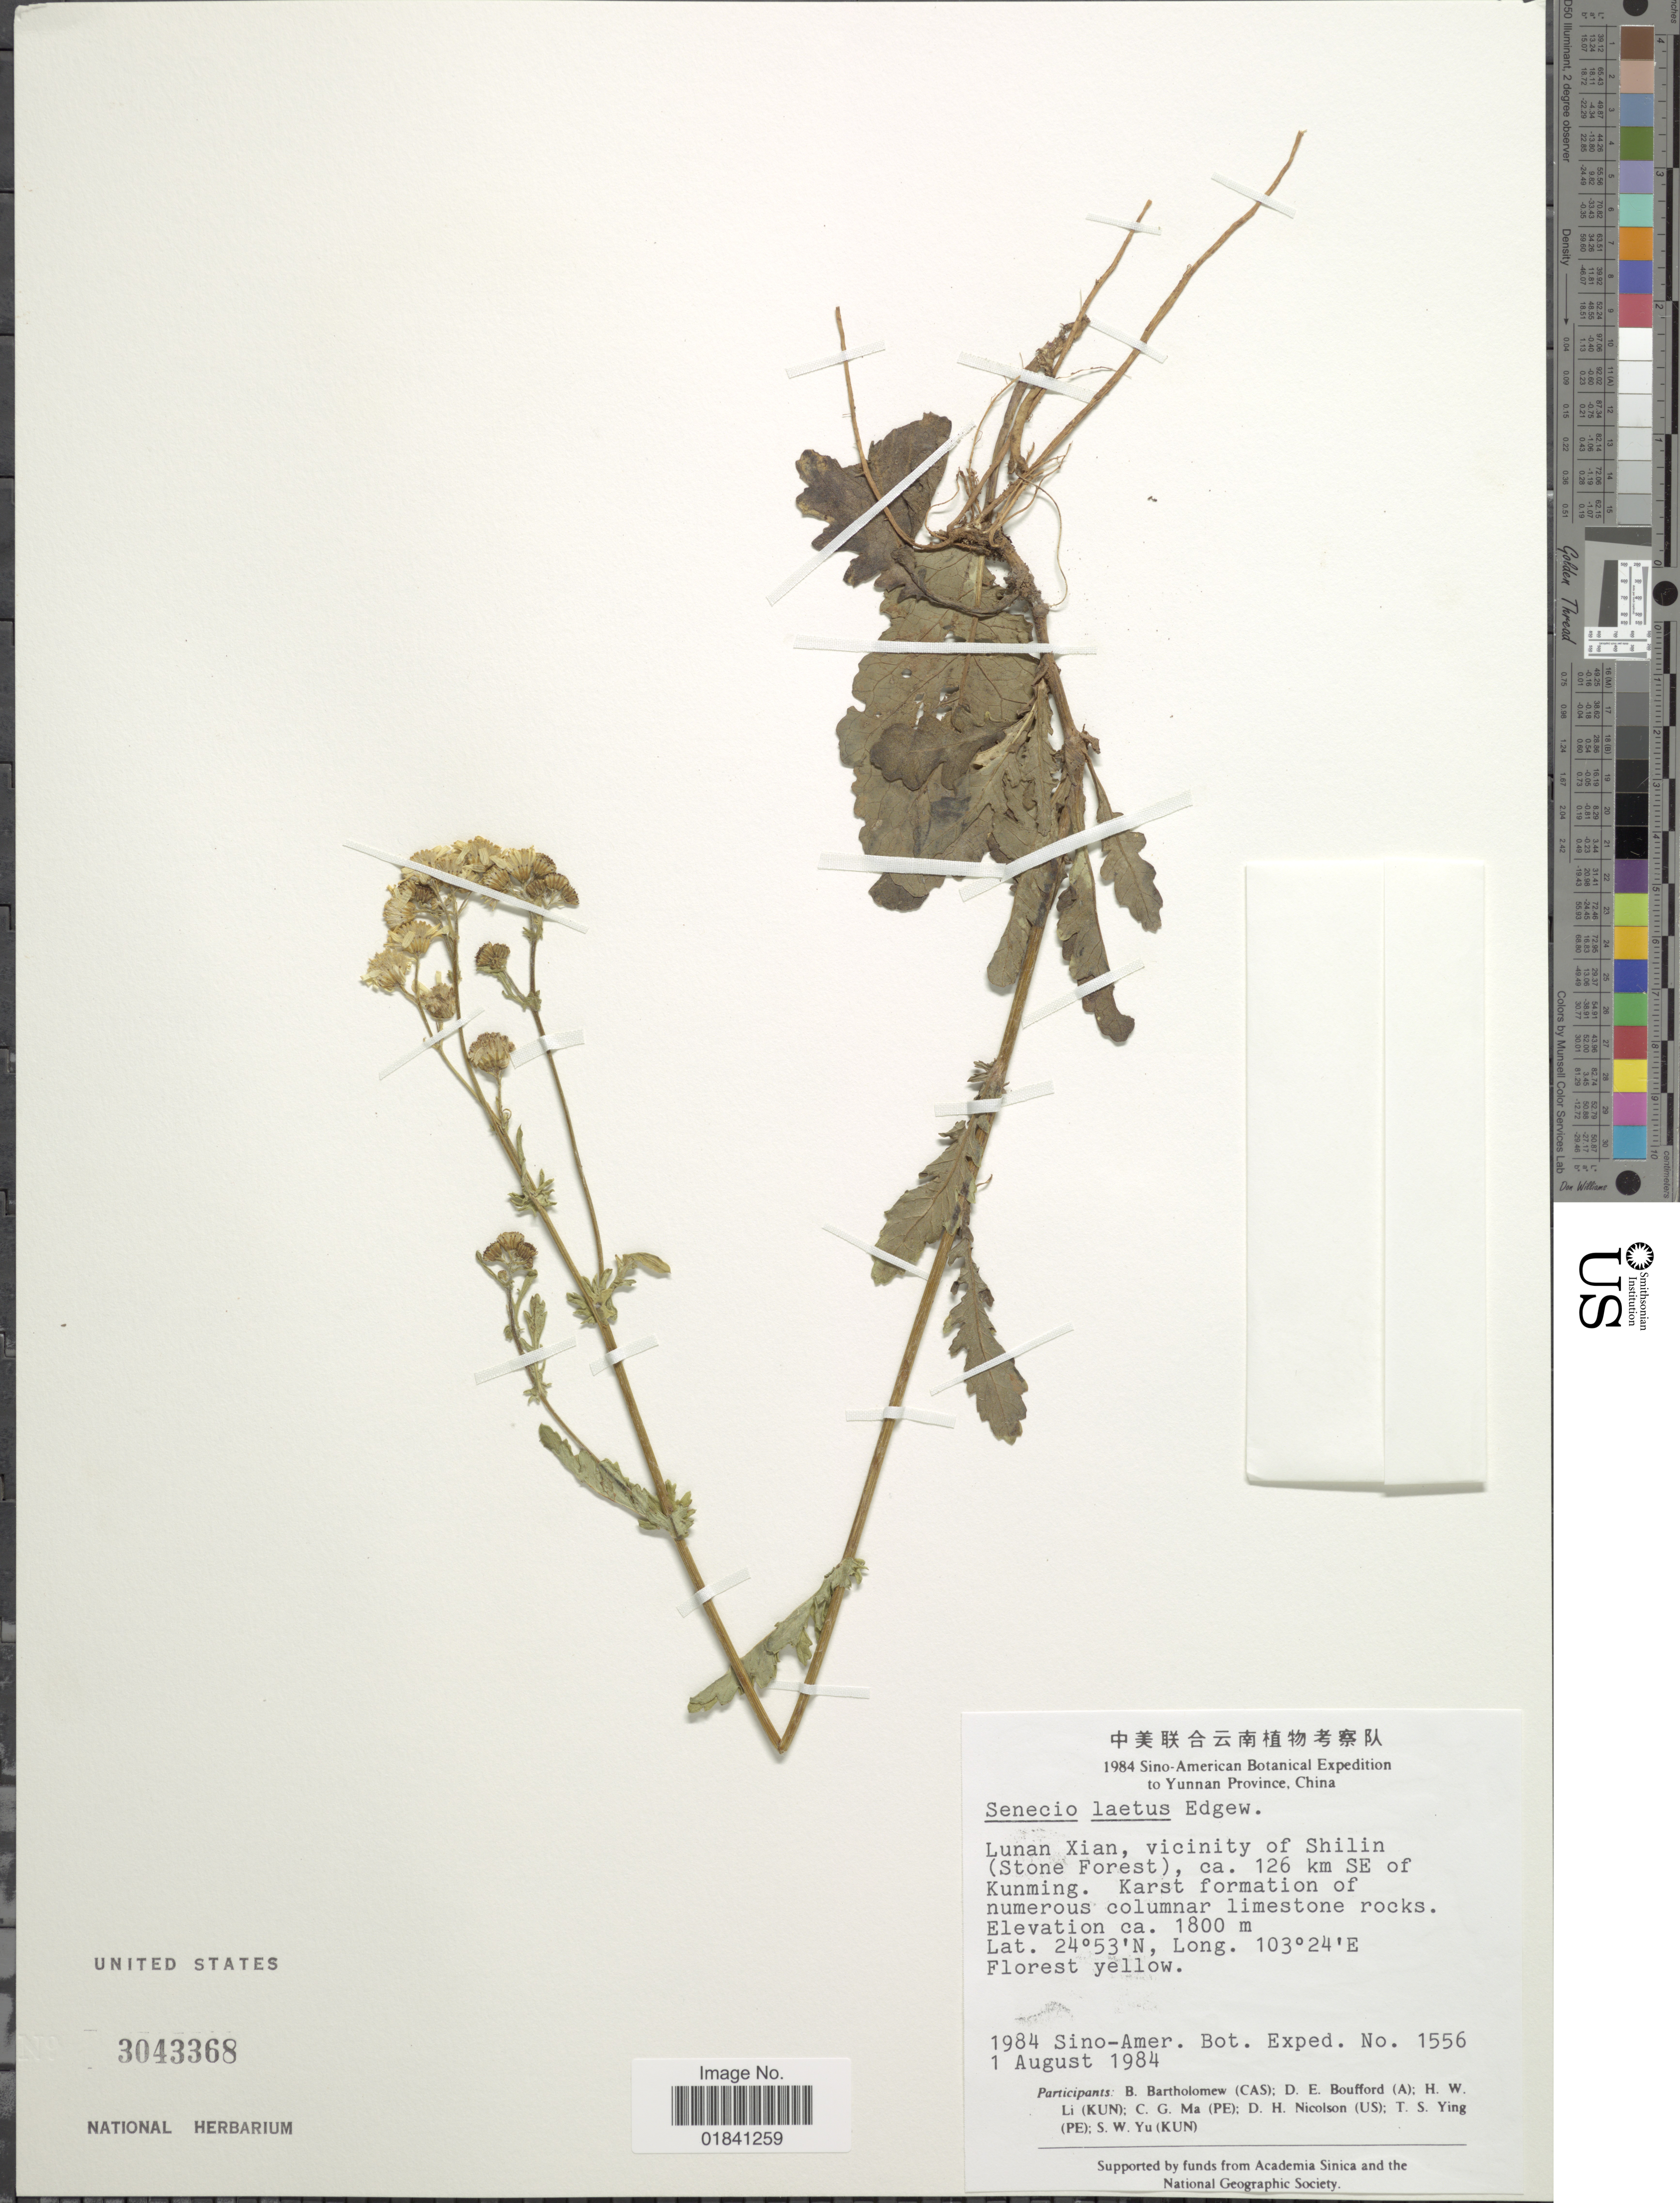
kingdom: Plantae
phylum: Tracheophyta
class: Magnoliopsida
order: Asterales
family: Asteraceae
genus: Senecio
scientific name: Senecio laetus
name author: Edgew.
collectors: Sino-Amer. Bot. Exped. 1984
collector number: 1556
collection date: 1984-08-01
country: China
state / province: Yunnan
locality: Lunan Xian, vicinity of Shilin (Stone Forest), ca. 126 km SE of Kunming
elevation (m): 1800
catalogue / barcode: US 3043368